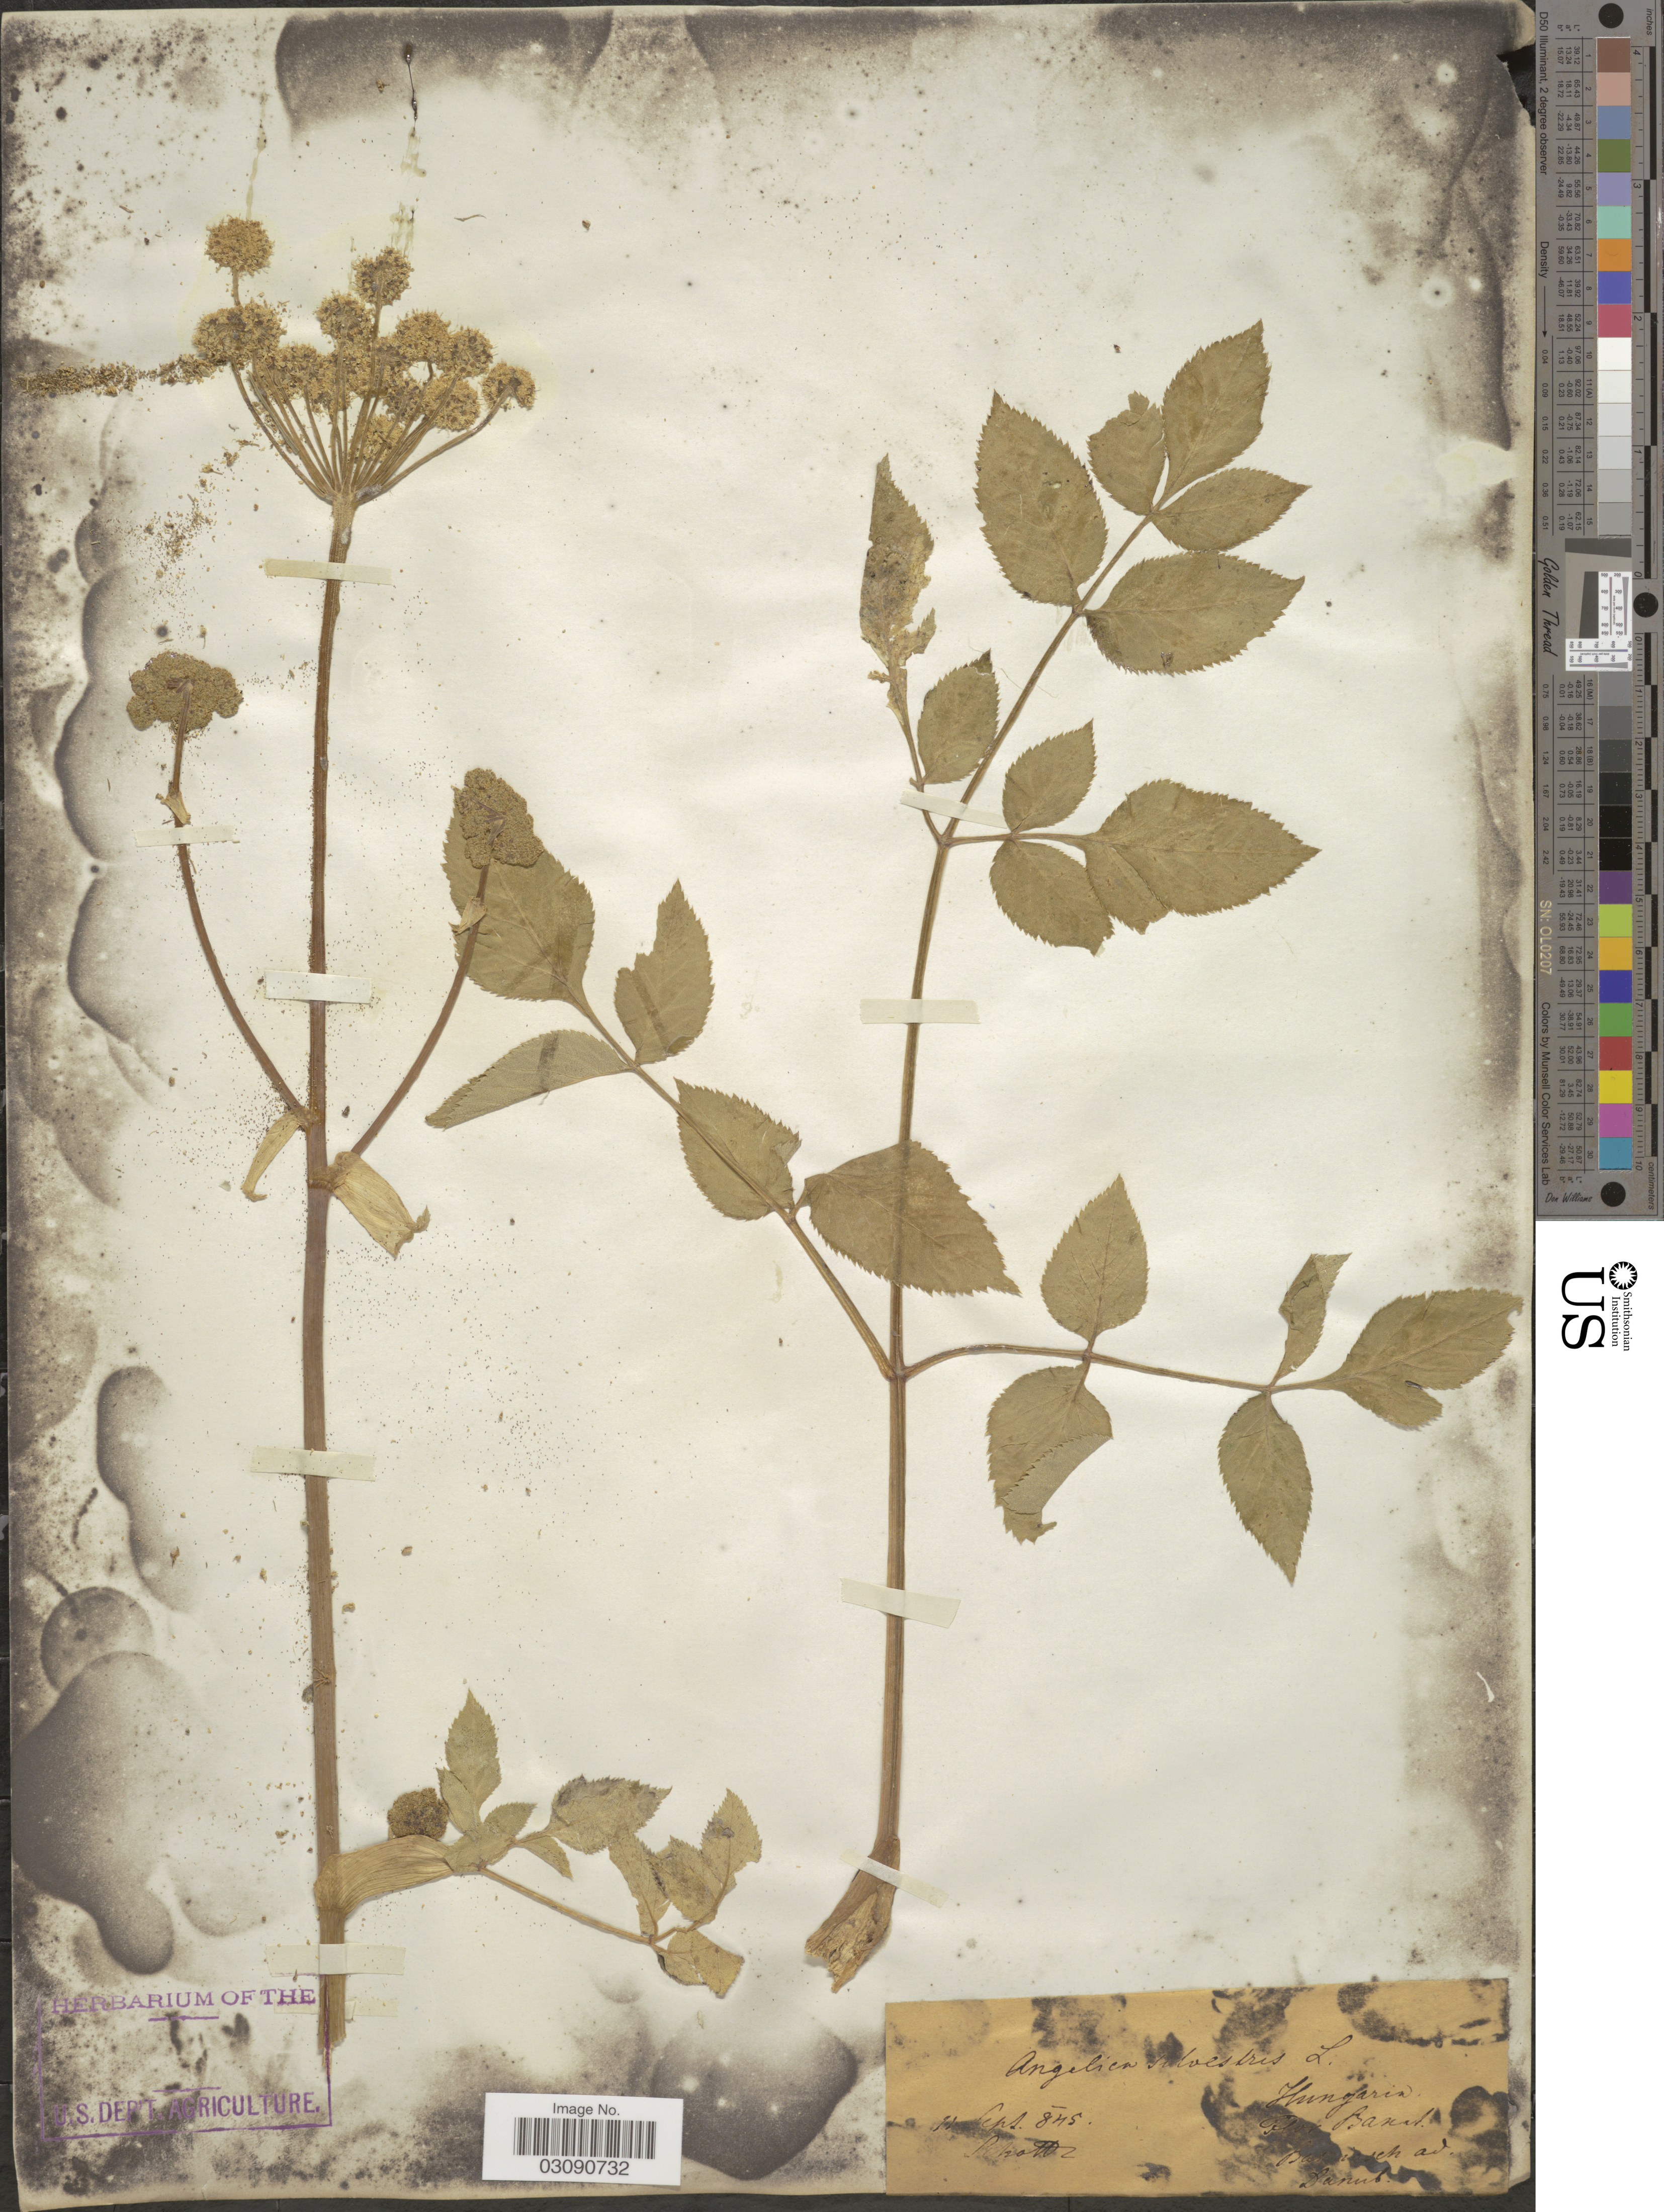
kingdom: Plantae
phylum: Tracheophyta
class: Magnoliopsida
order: Apiales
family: Apiaceae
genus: Angelica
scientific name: Angelica sylvestris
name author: L.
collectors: -. Schottz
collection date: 1845-09-11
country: Hungary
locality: Hungaria, Flor Banat